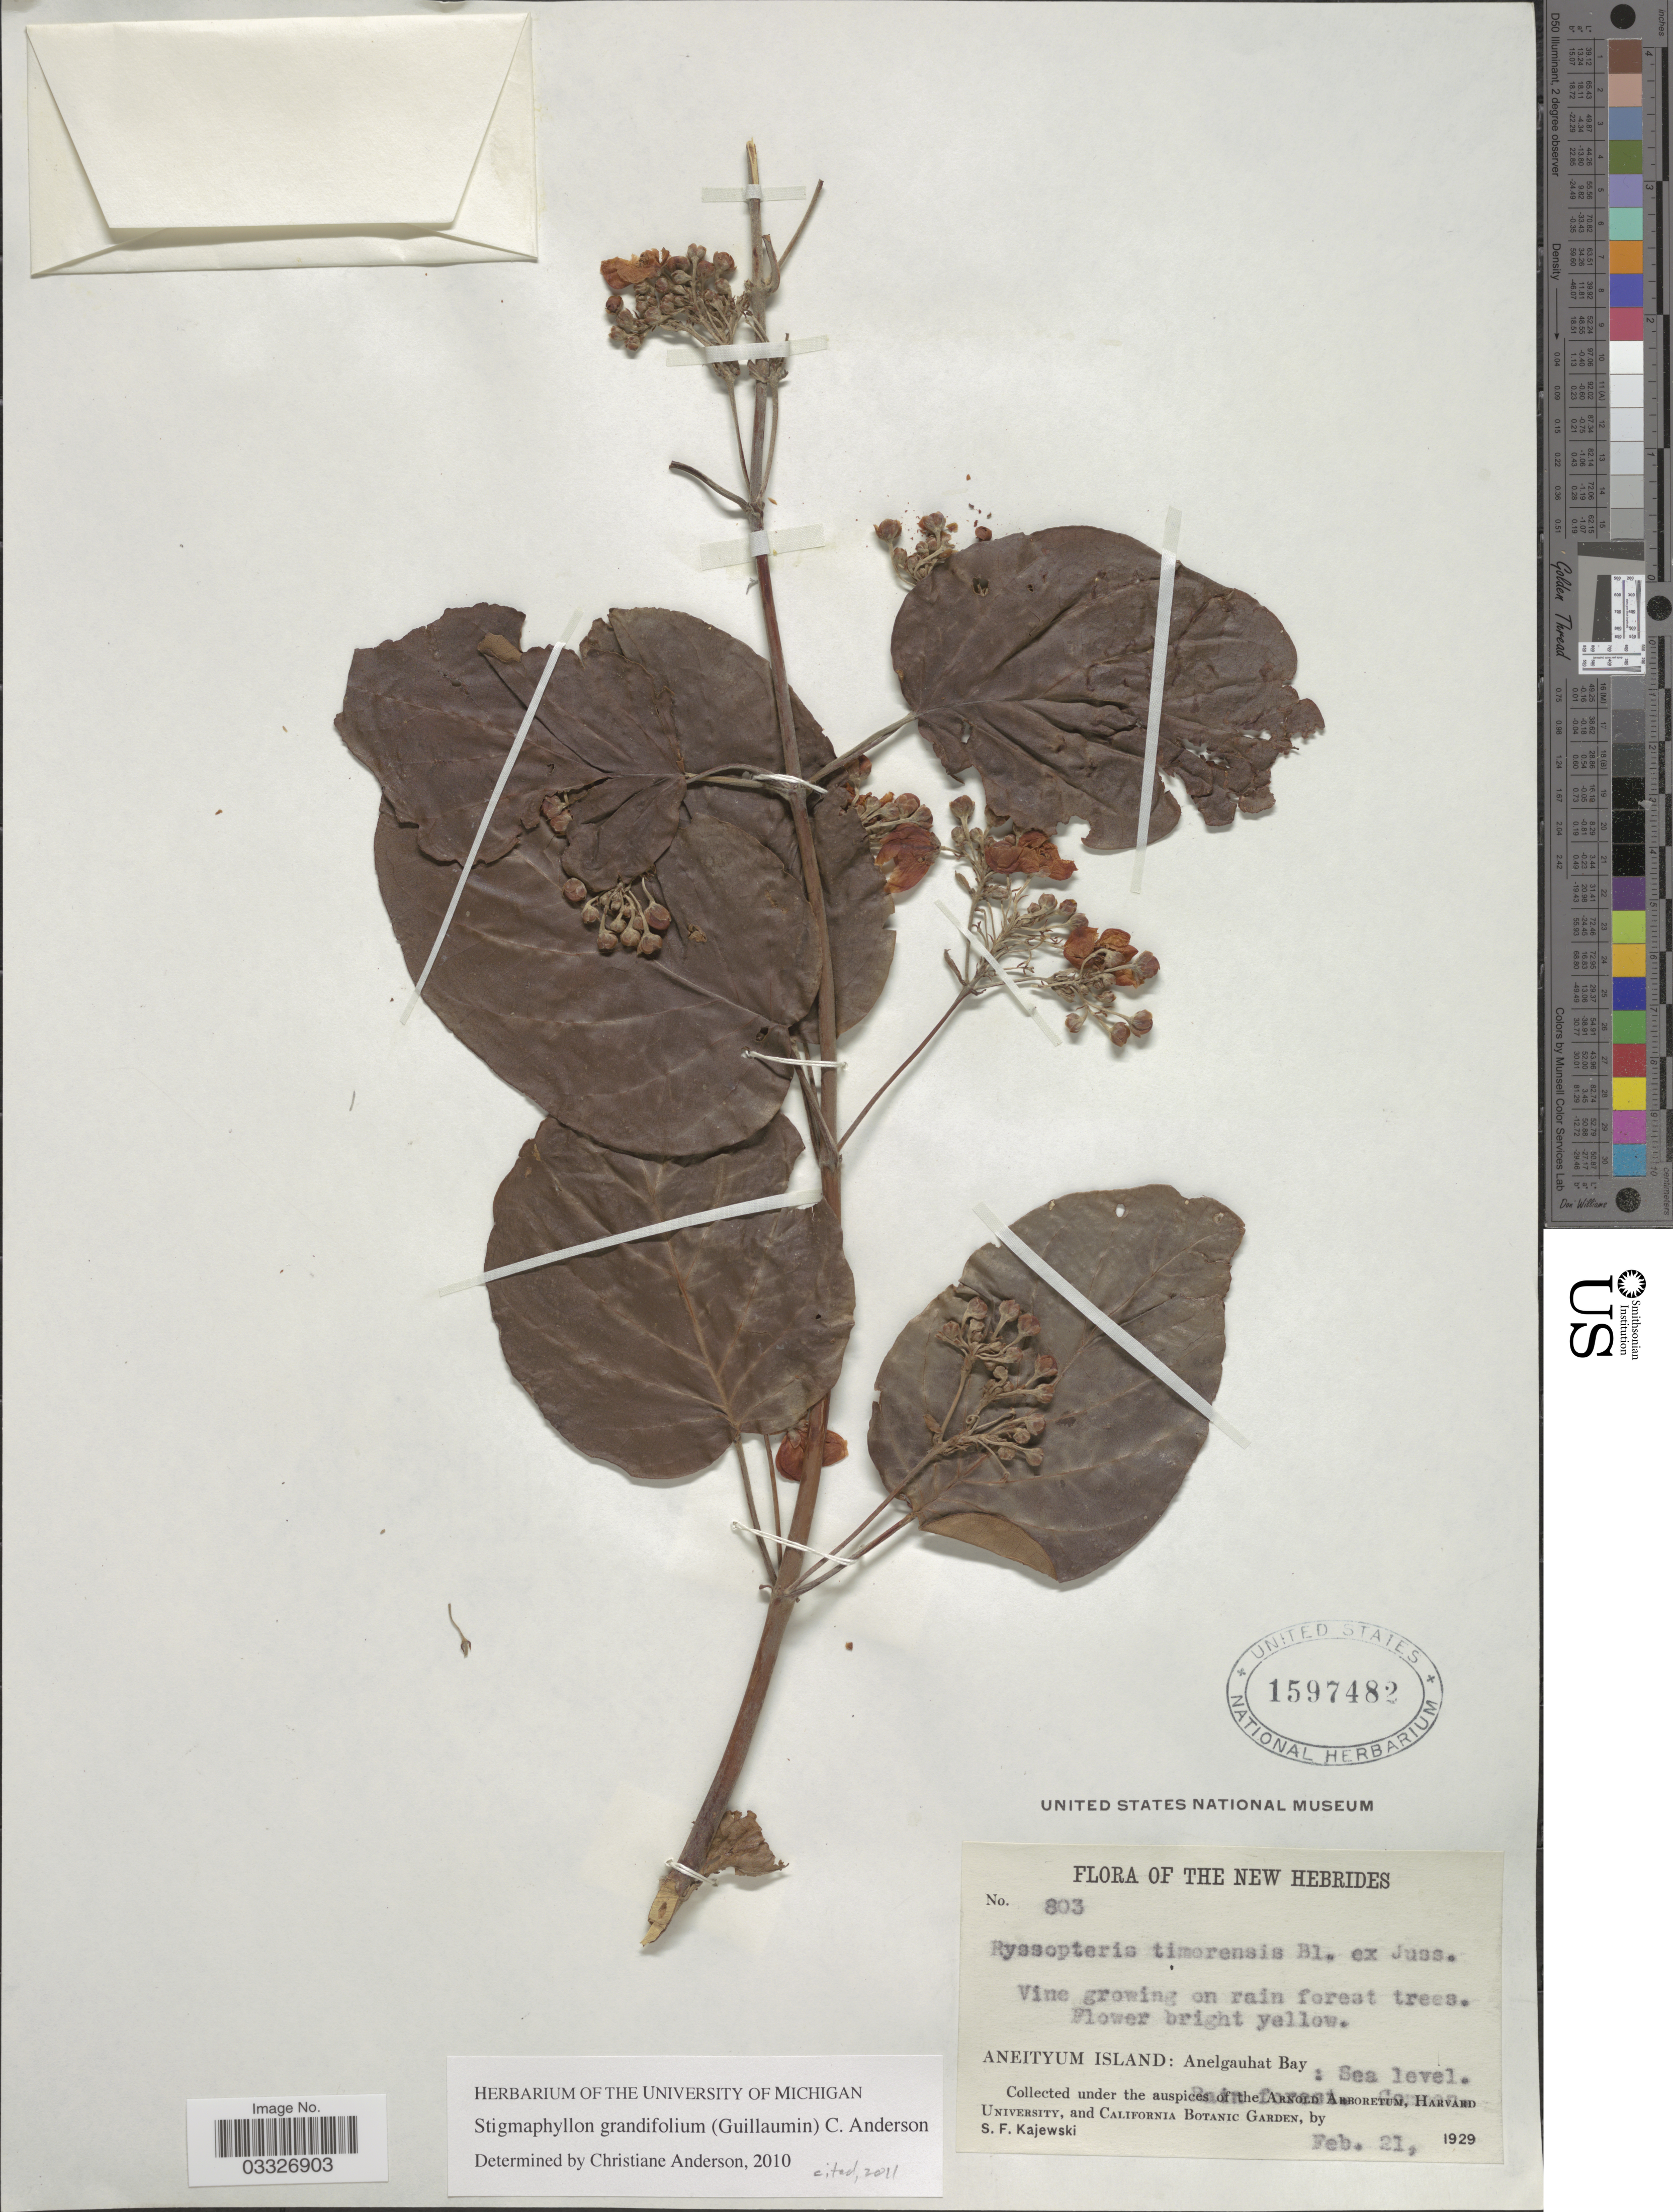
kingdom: Plantae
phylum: Tracheophyta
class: Magnoliopsida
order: Malpighiales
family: Malpighiaceae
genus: Stigmaphyllon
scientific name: Stigmaphyllon grandifolium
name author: (Guillaumin) C.E. Anderson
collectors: S. Kajewski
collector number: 803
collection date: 1929-02-21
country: Vanuatu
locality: The New Hebrides. Aneityum Island: Anelgauhat Bay.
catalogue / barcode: US 1597482